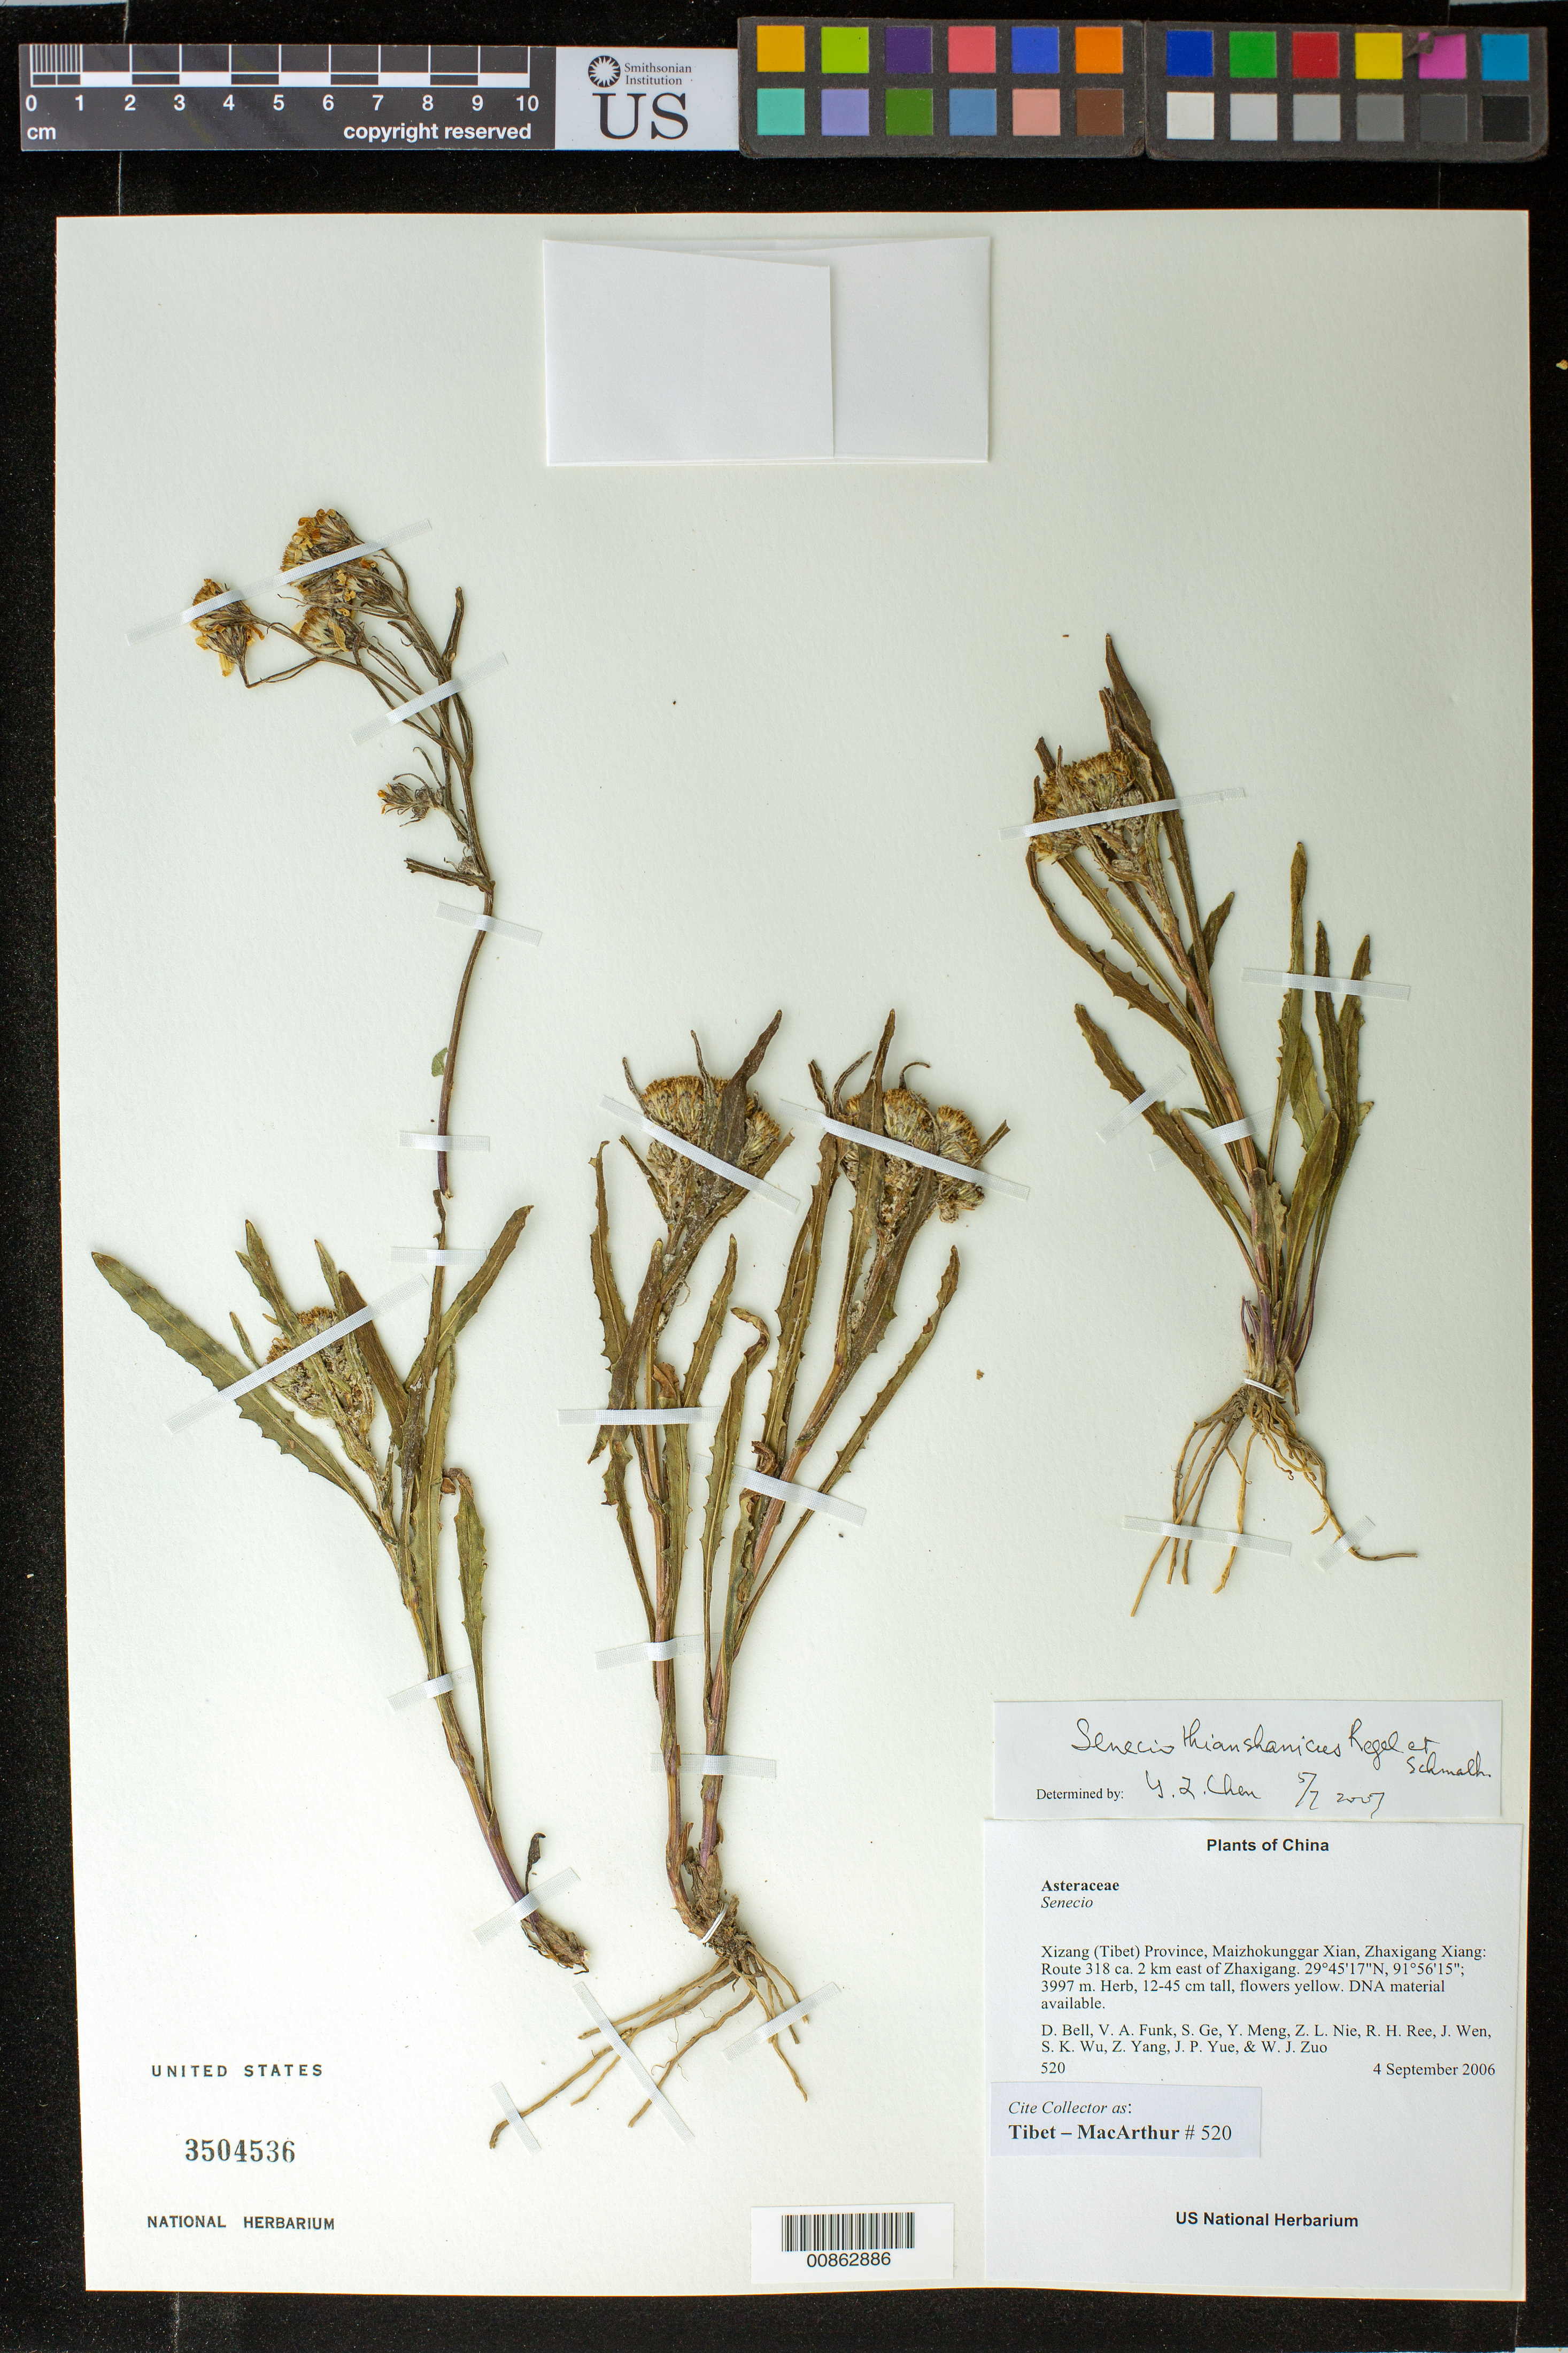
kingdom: Plantae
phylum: Tracheophyta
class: Magnoliopsida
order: Asterales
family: Asteraceae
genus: Senecio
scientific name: Senecio thianschanicus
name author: Regel & Schmalh.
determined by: Yilin Chen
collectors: Tibet-MacArthur, D. A. Bell, V. Funk, S. Ge, Y. Meng, Z. Nie, R. Ree, J. Wen, S. K. Wu, Z. Yang, J. Yue & W. Zuo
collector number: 520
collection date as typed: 04 Sep 2006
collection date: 2006-09-04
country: China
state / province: Xizang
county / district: Maizhokunggar Xian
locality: Zhaxigang Xiang. Route 318 ca. 2 km east of Zhaxigang.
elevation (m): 3997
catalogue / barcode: US 3504536